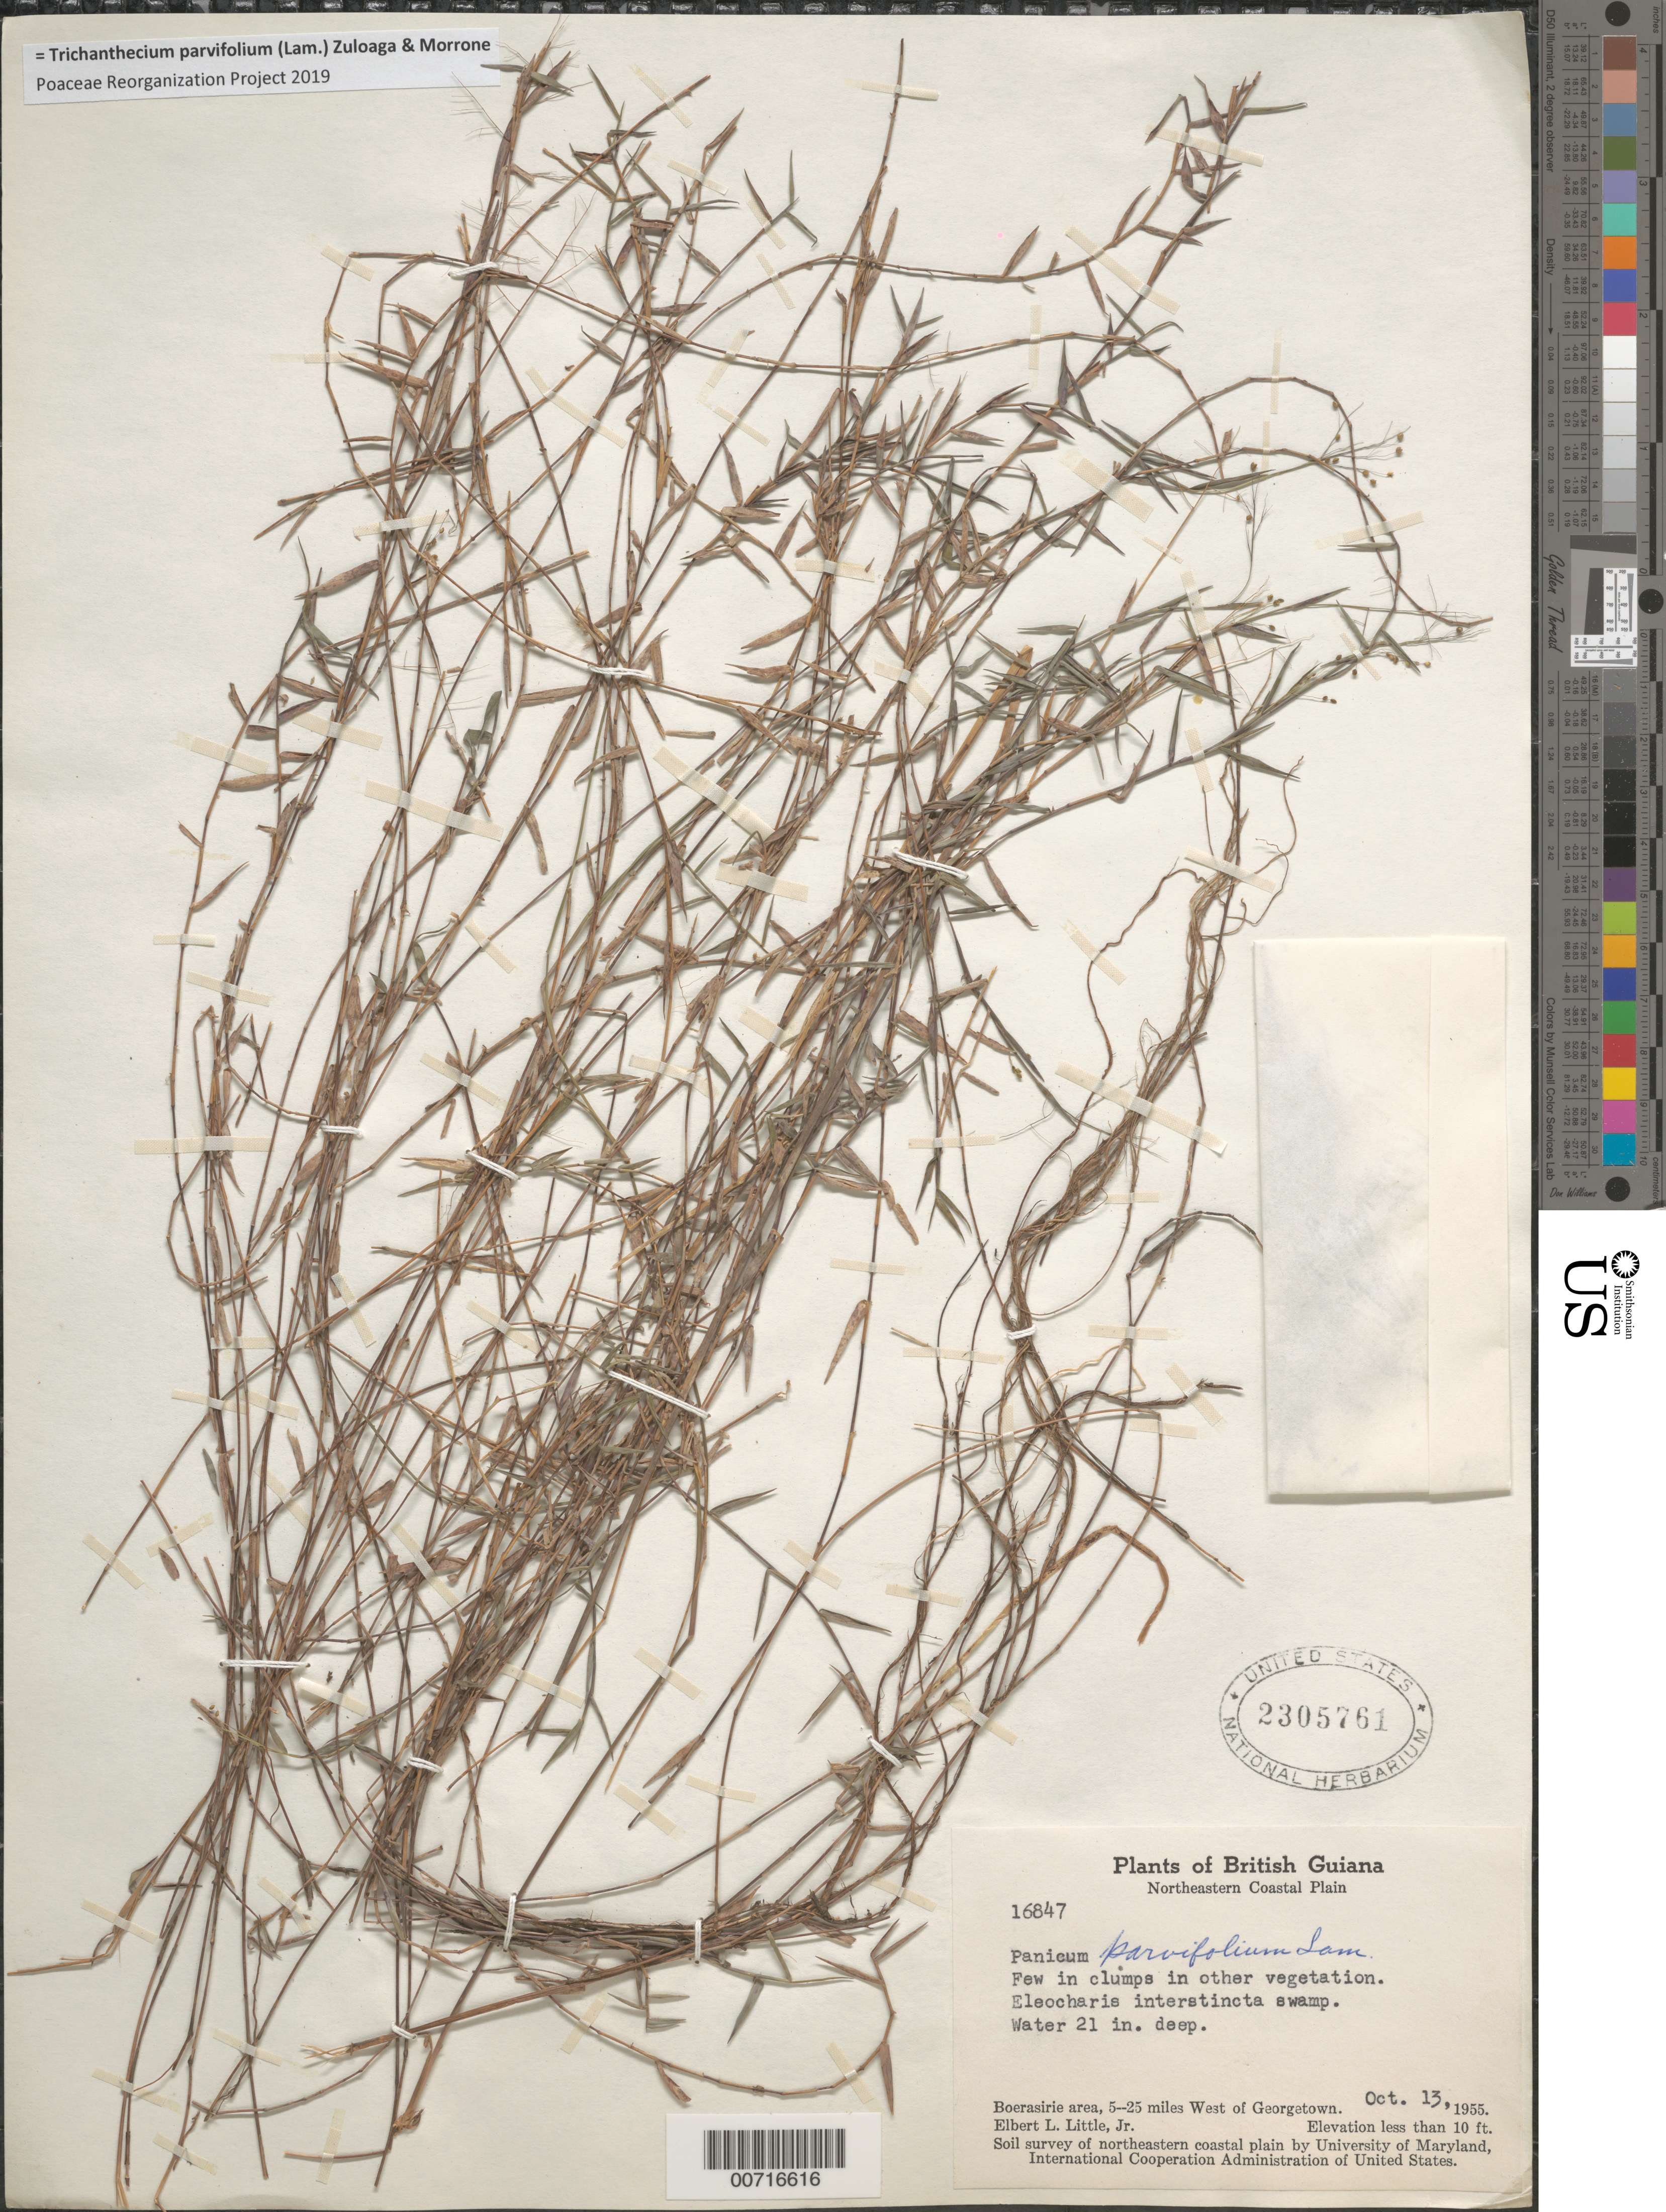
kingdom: Plantae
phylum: Tracheophyta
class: Liliopsida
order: Poales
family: Poaceae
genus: Trichanthecium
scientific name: Trichanthecium parvifolium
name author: (Lam.) Zuloaga & Morrone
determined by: Poaceae Reorganization Project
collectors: E. L. Little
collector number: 16847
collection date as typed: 13-Oct-55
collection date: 1955-10-13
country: Guyana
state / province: Essequibo Isl-W. Demerara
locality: Boerasirie area, 5-25 miles West of Georgetown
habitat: Eleocharis interstincta swamp, water 21 in. deep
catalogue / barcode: US 2305761